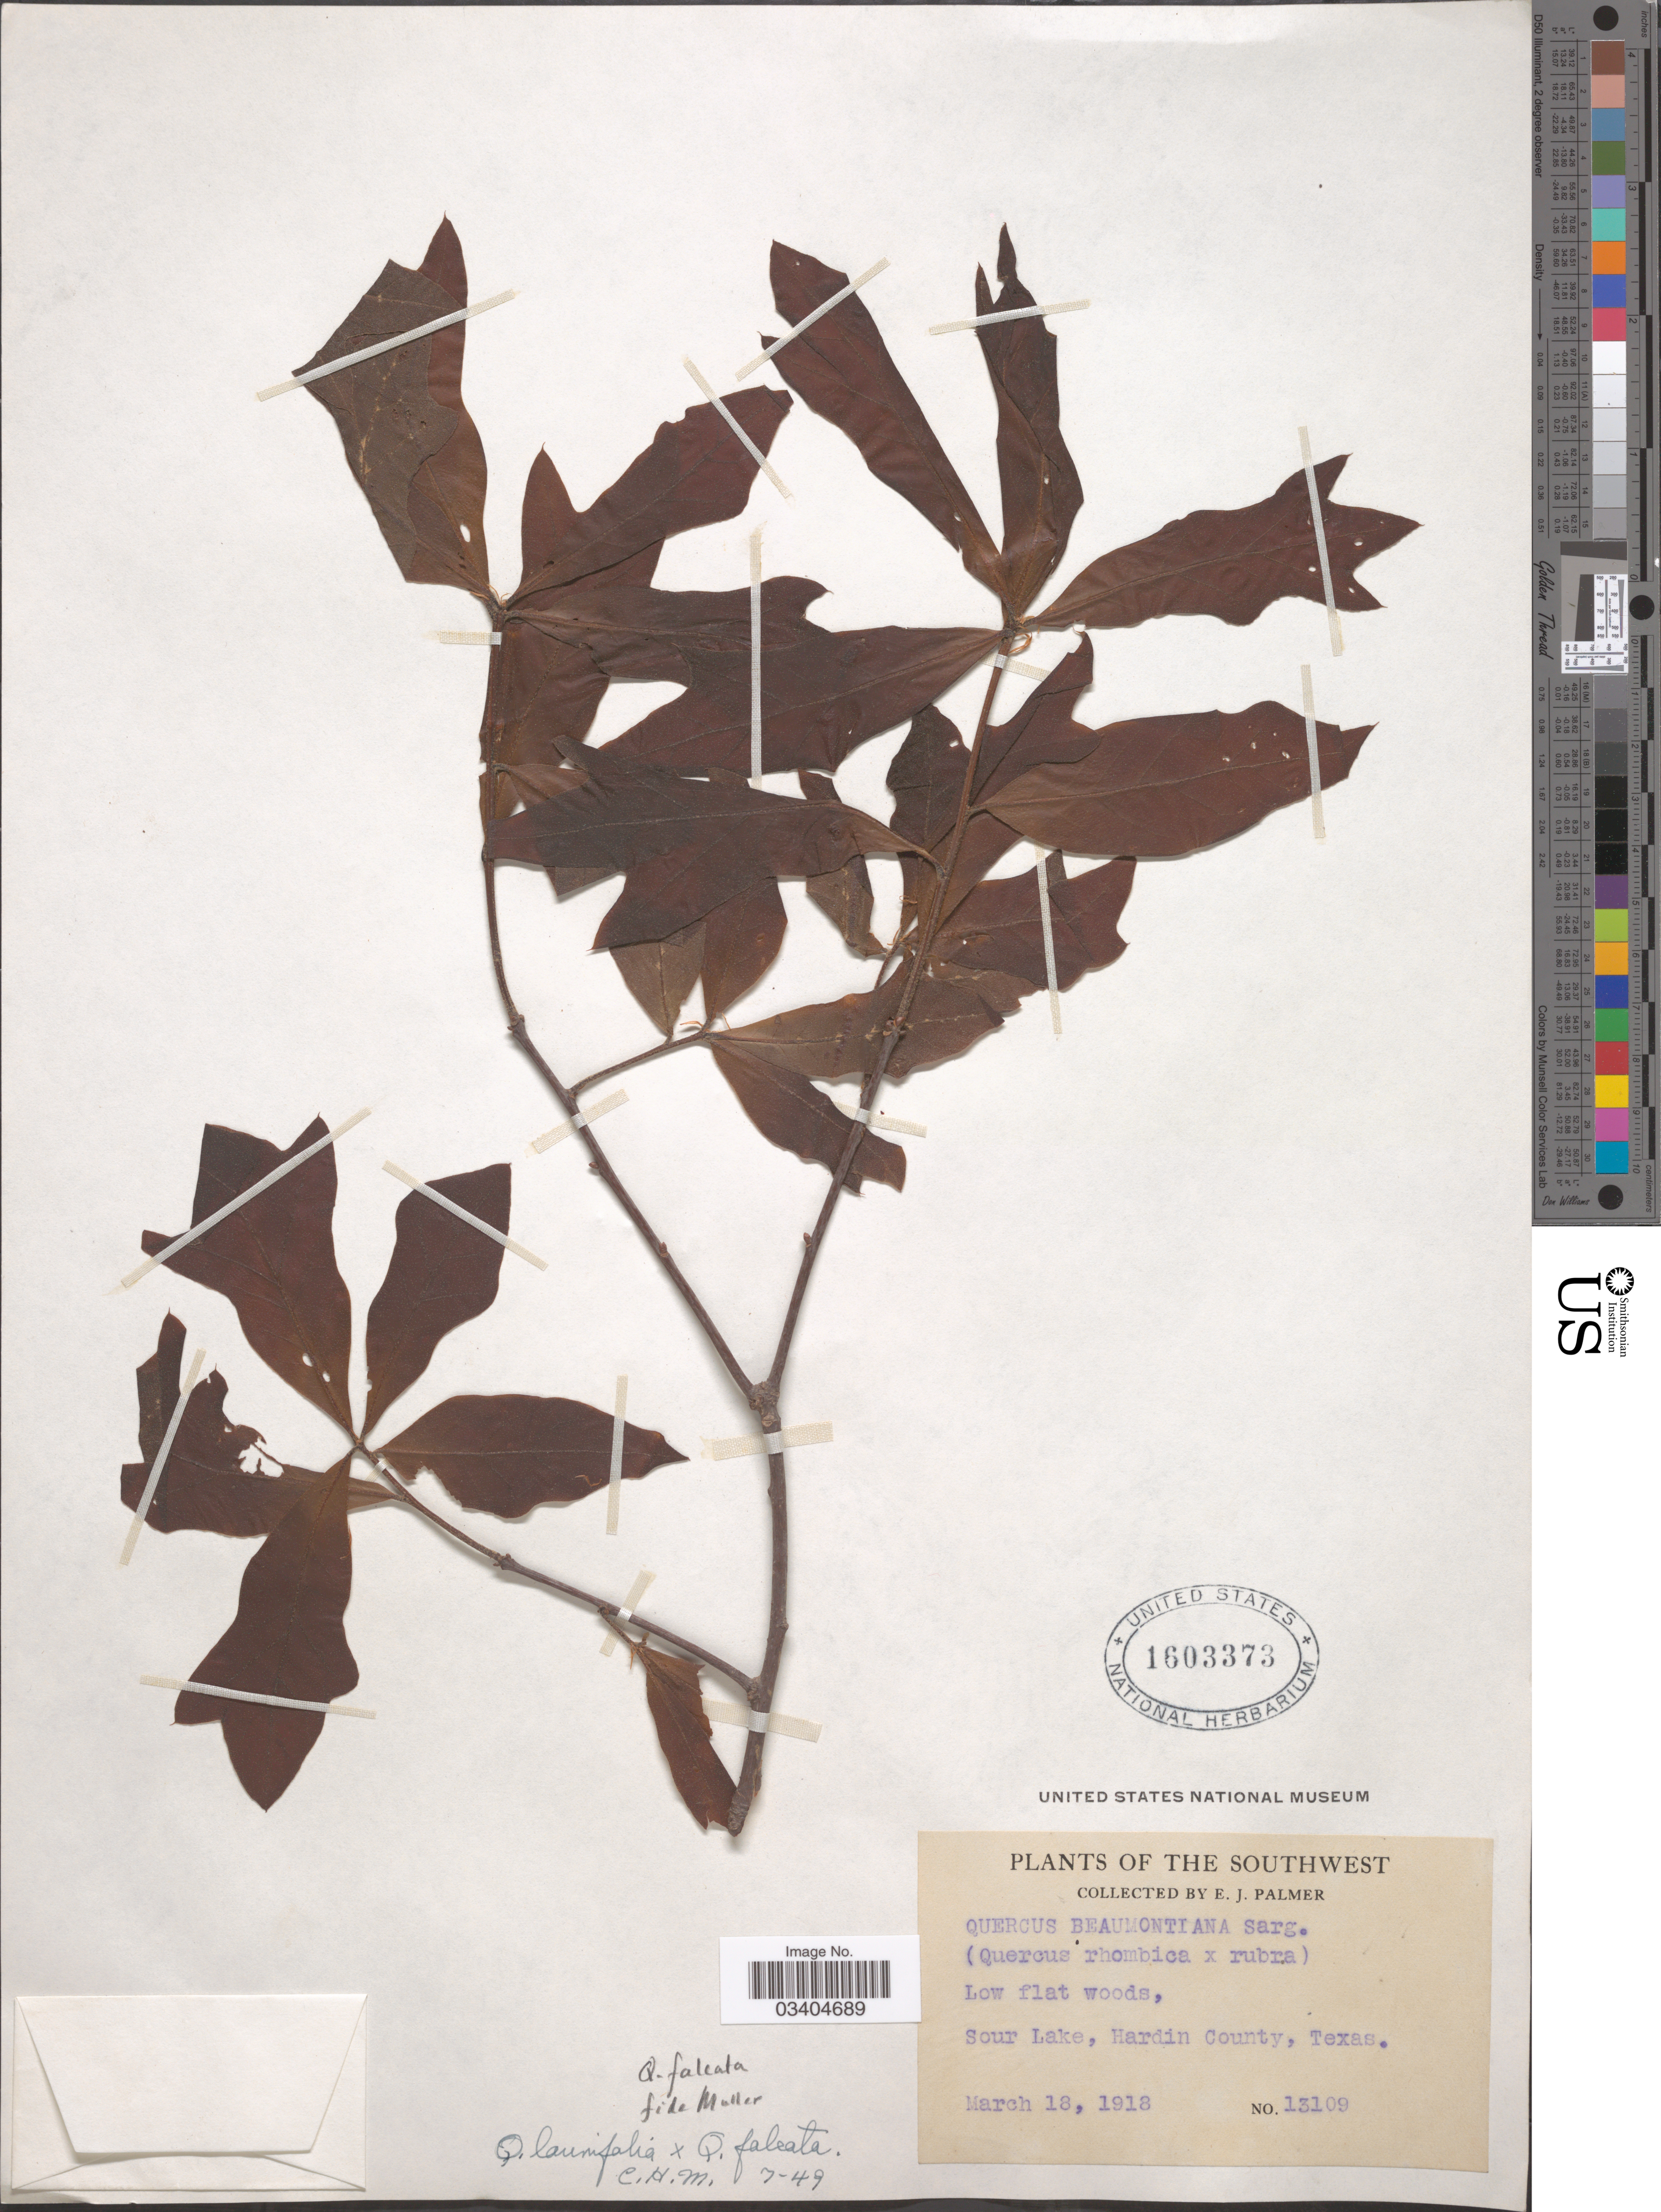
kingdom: Plantae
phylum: Tracheophyta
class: Magnoliopsida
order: Fagales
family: Fagaceae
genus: Quercus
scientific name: Quercus falcata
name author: Michx.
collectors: E. J. Palmer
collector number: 13109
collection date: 1918-03-18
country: United States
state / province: Texas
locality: The Southwest. Sour Lake, Hardin County.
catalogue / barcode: US 1603373